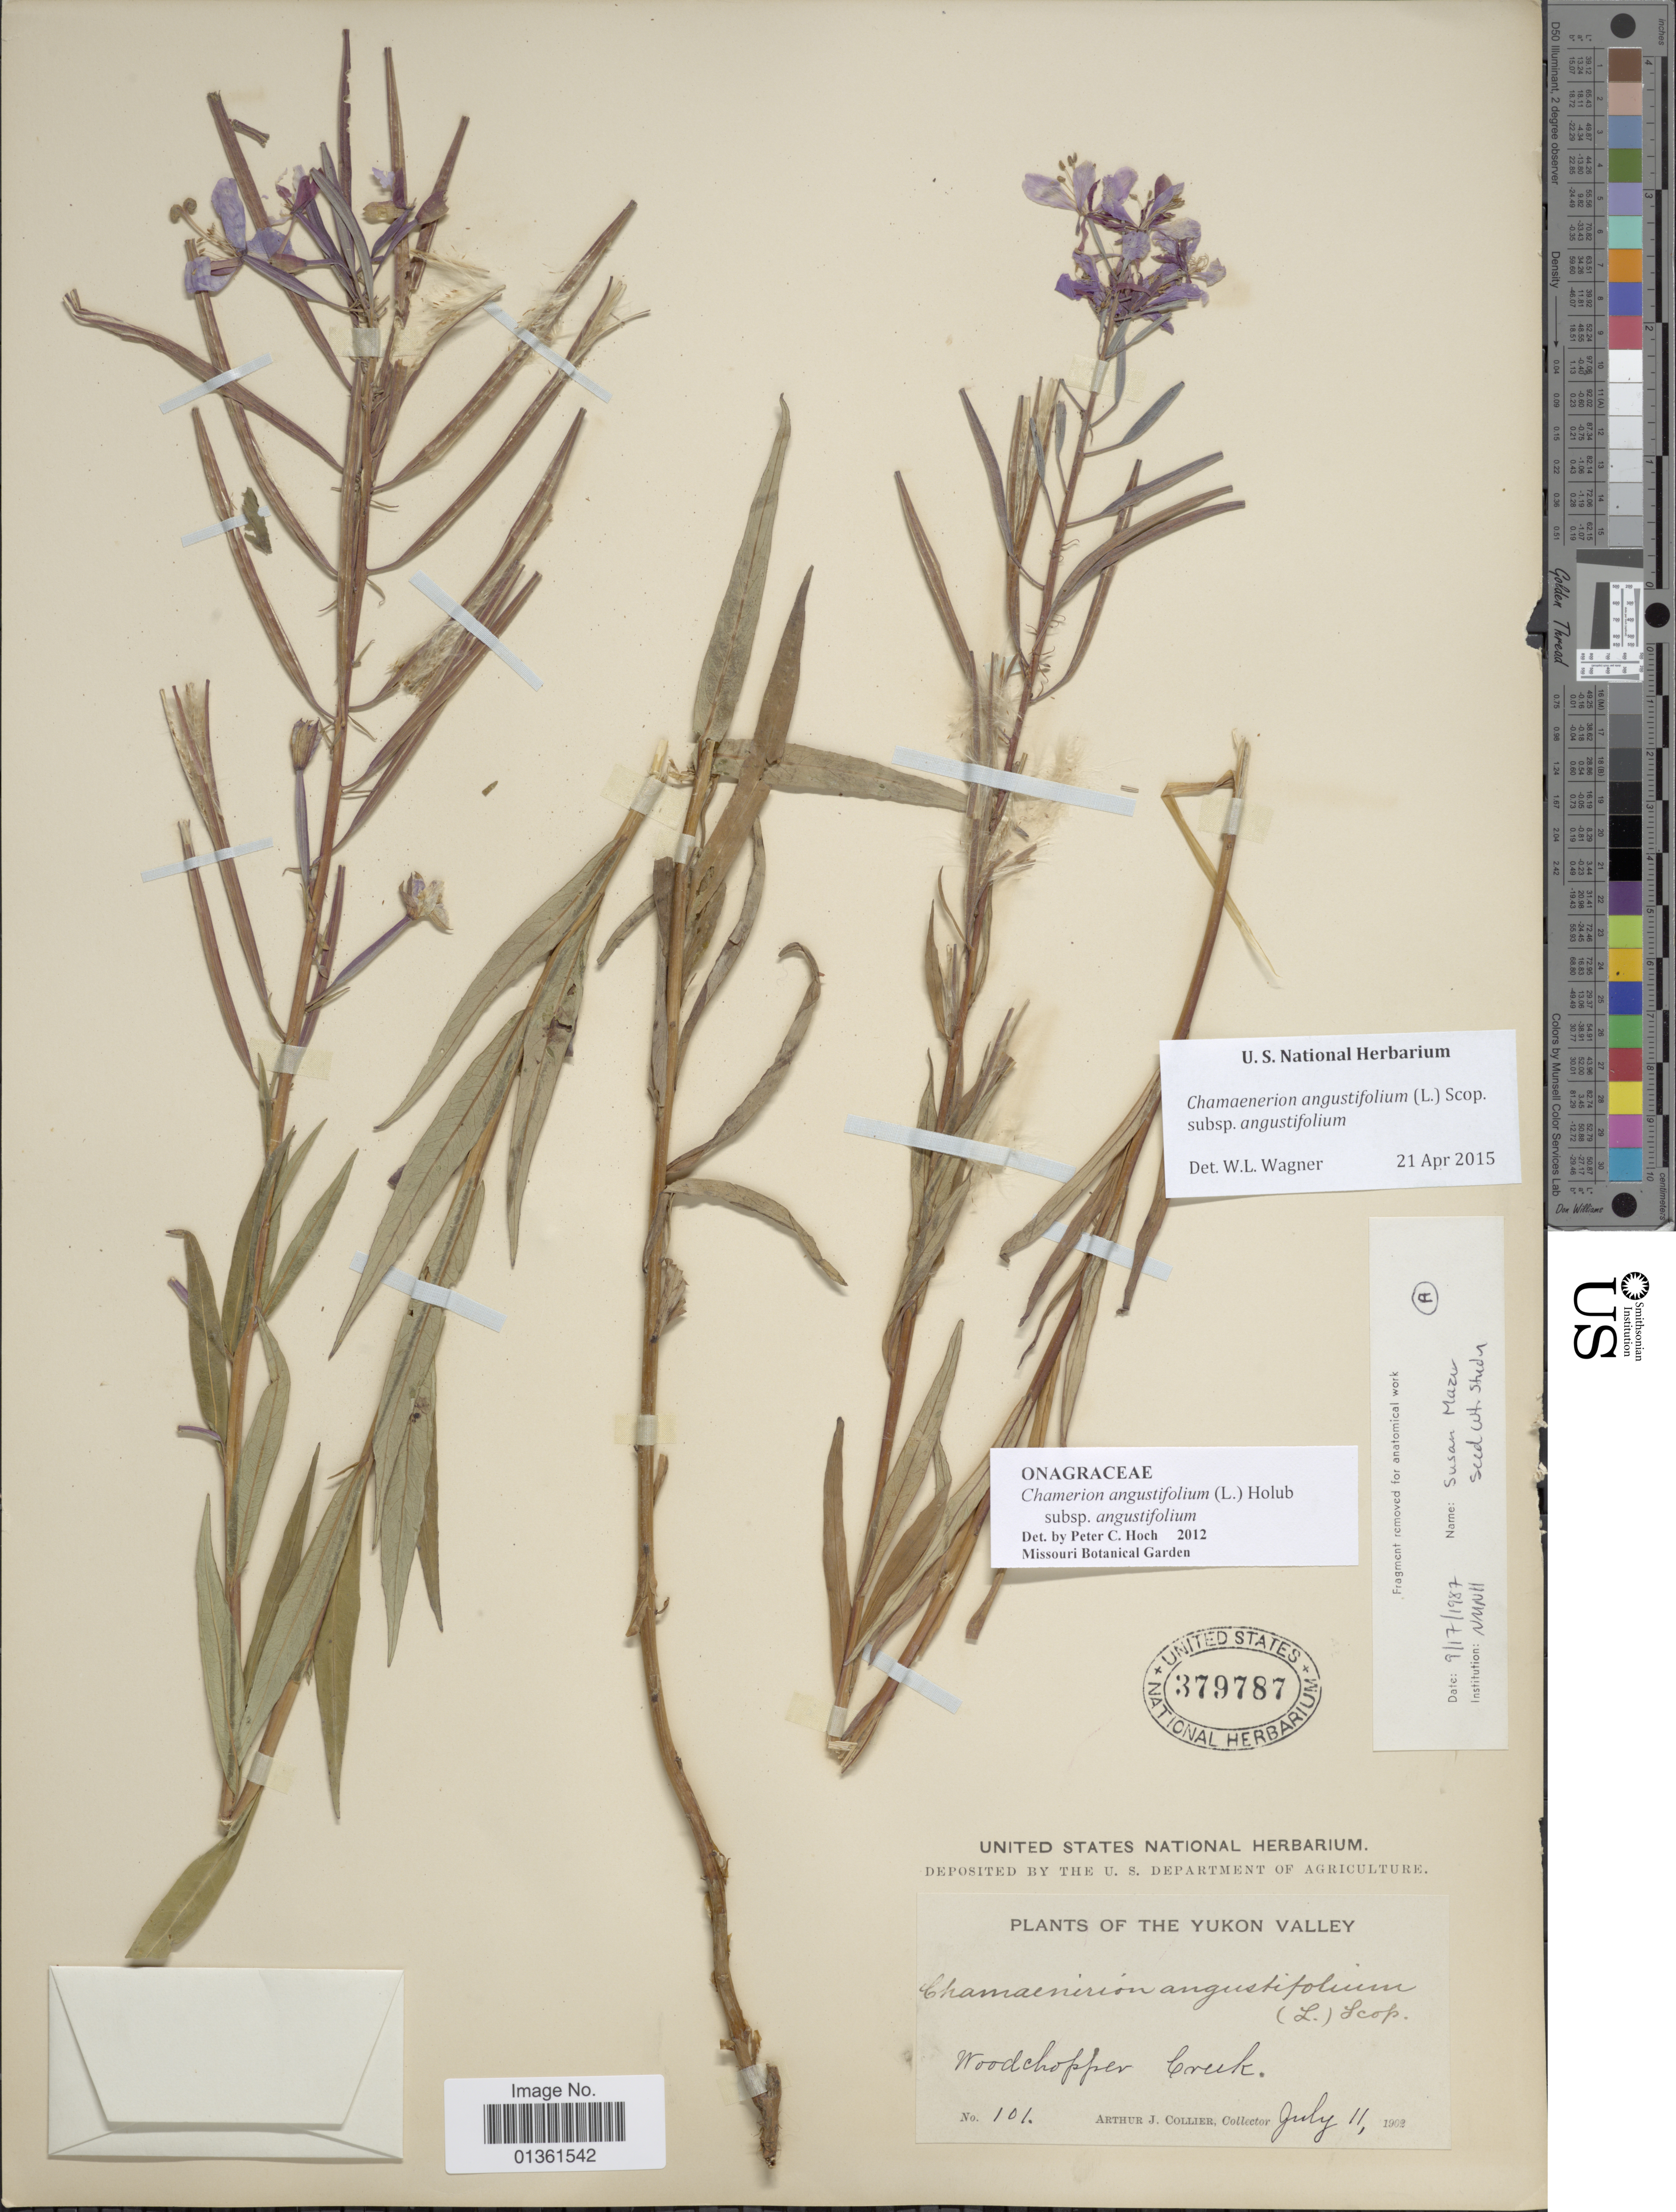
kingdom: Plantae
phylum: Tracheophyta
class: Magnoliopsida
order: Myrtales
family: Onagraceae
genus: Chamaenerion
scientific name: Chamaenerion angustifolium subsp. angustifolium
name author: (L.) Scop.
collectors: A. Collier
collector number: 101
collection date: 1902-07-11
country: Canada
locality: Yukon Valley. Woodchopper Creek.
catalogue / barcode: US 379787